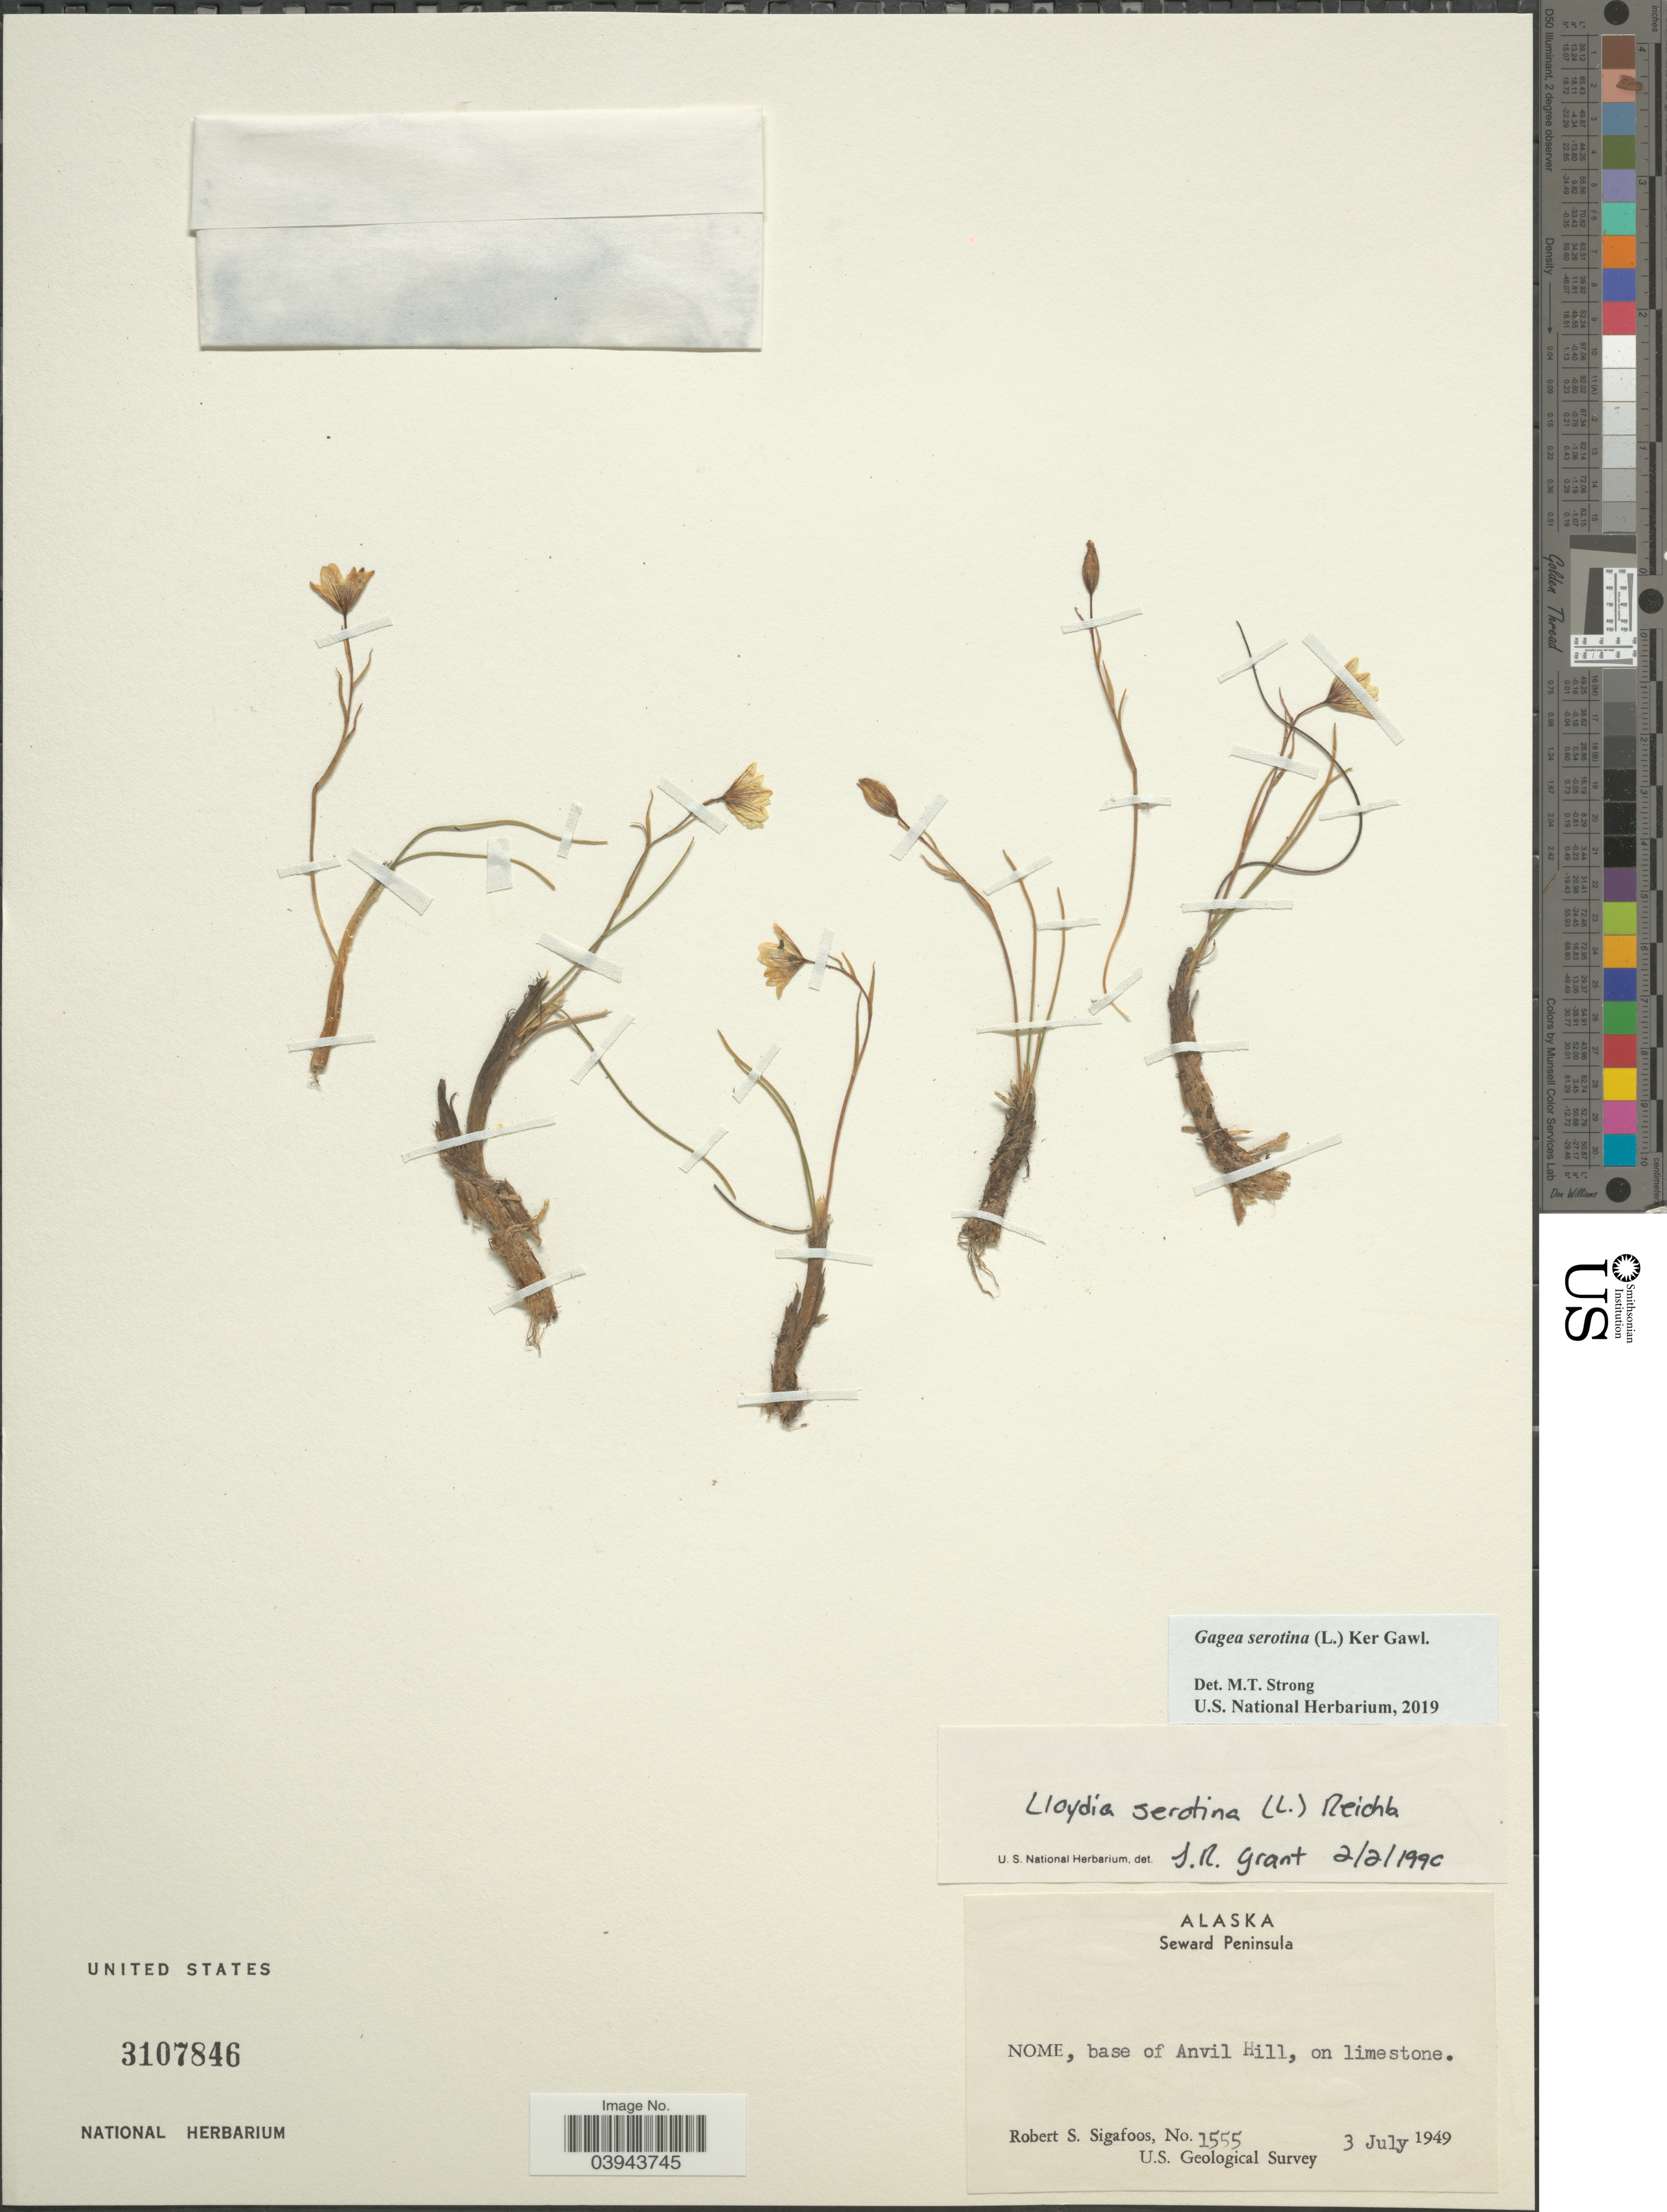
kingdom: Plantae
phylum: Tracheophyta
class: Liliopsida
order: Liliales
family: Liliaceae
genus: Lloydia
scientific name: Lloydia serotina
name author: (L.) Salisb. ex Rchb.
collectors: R. Sigafoos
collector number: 1555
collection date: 1949-07-03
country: United States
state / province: Alaska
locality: Seward Peninsula. Nome, base of Anvil Hill.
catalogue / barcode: US 3107846